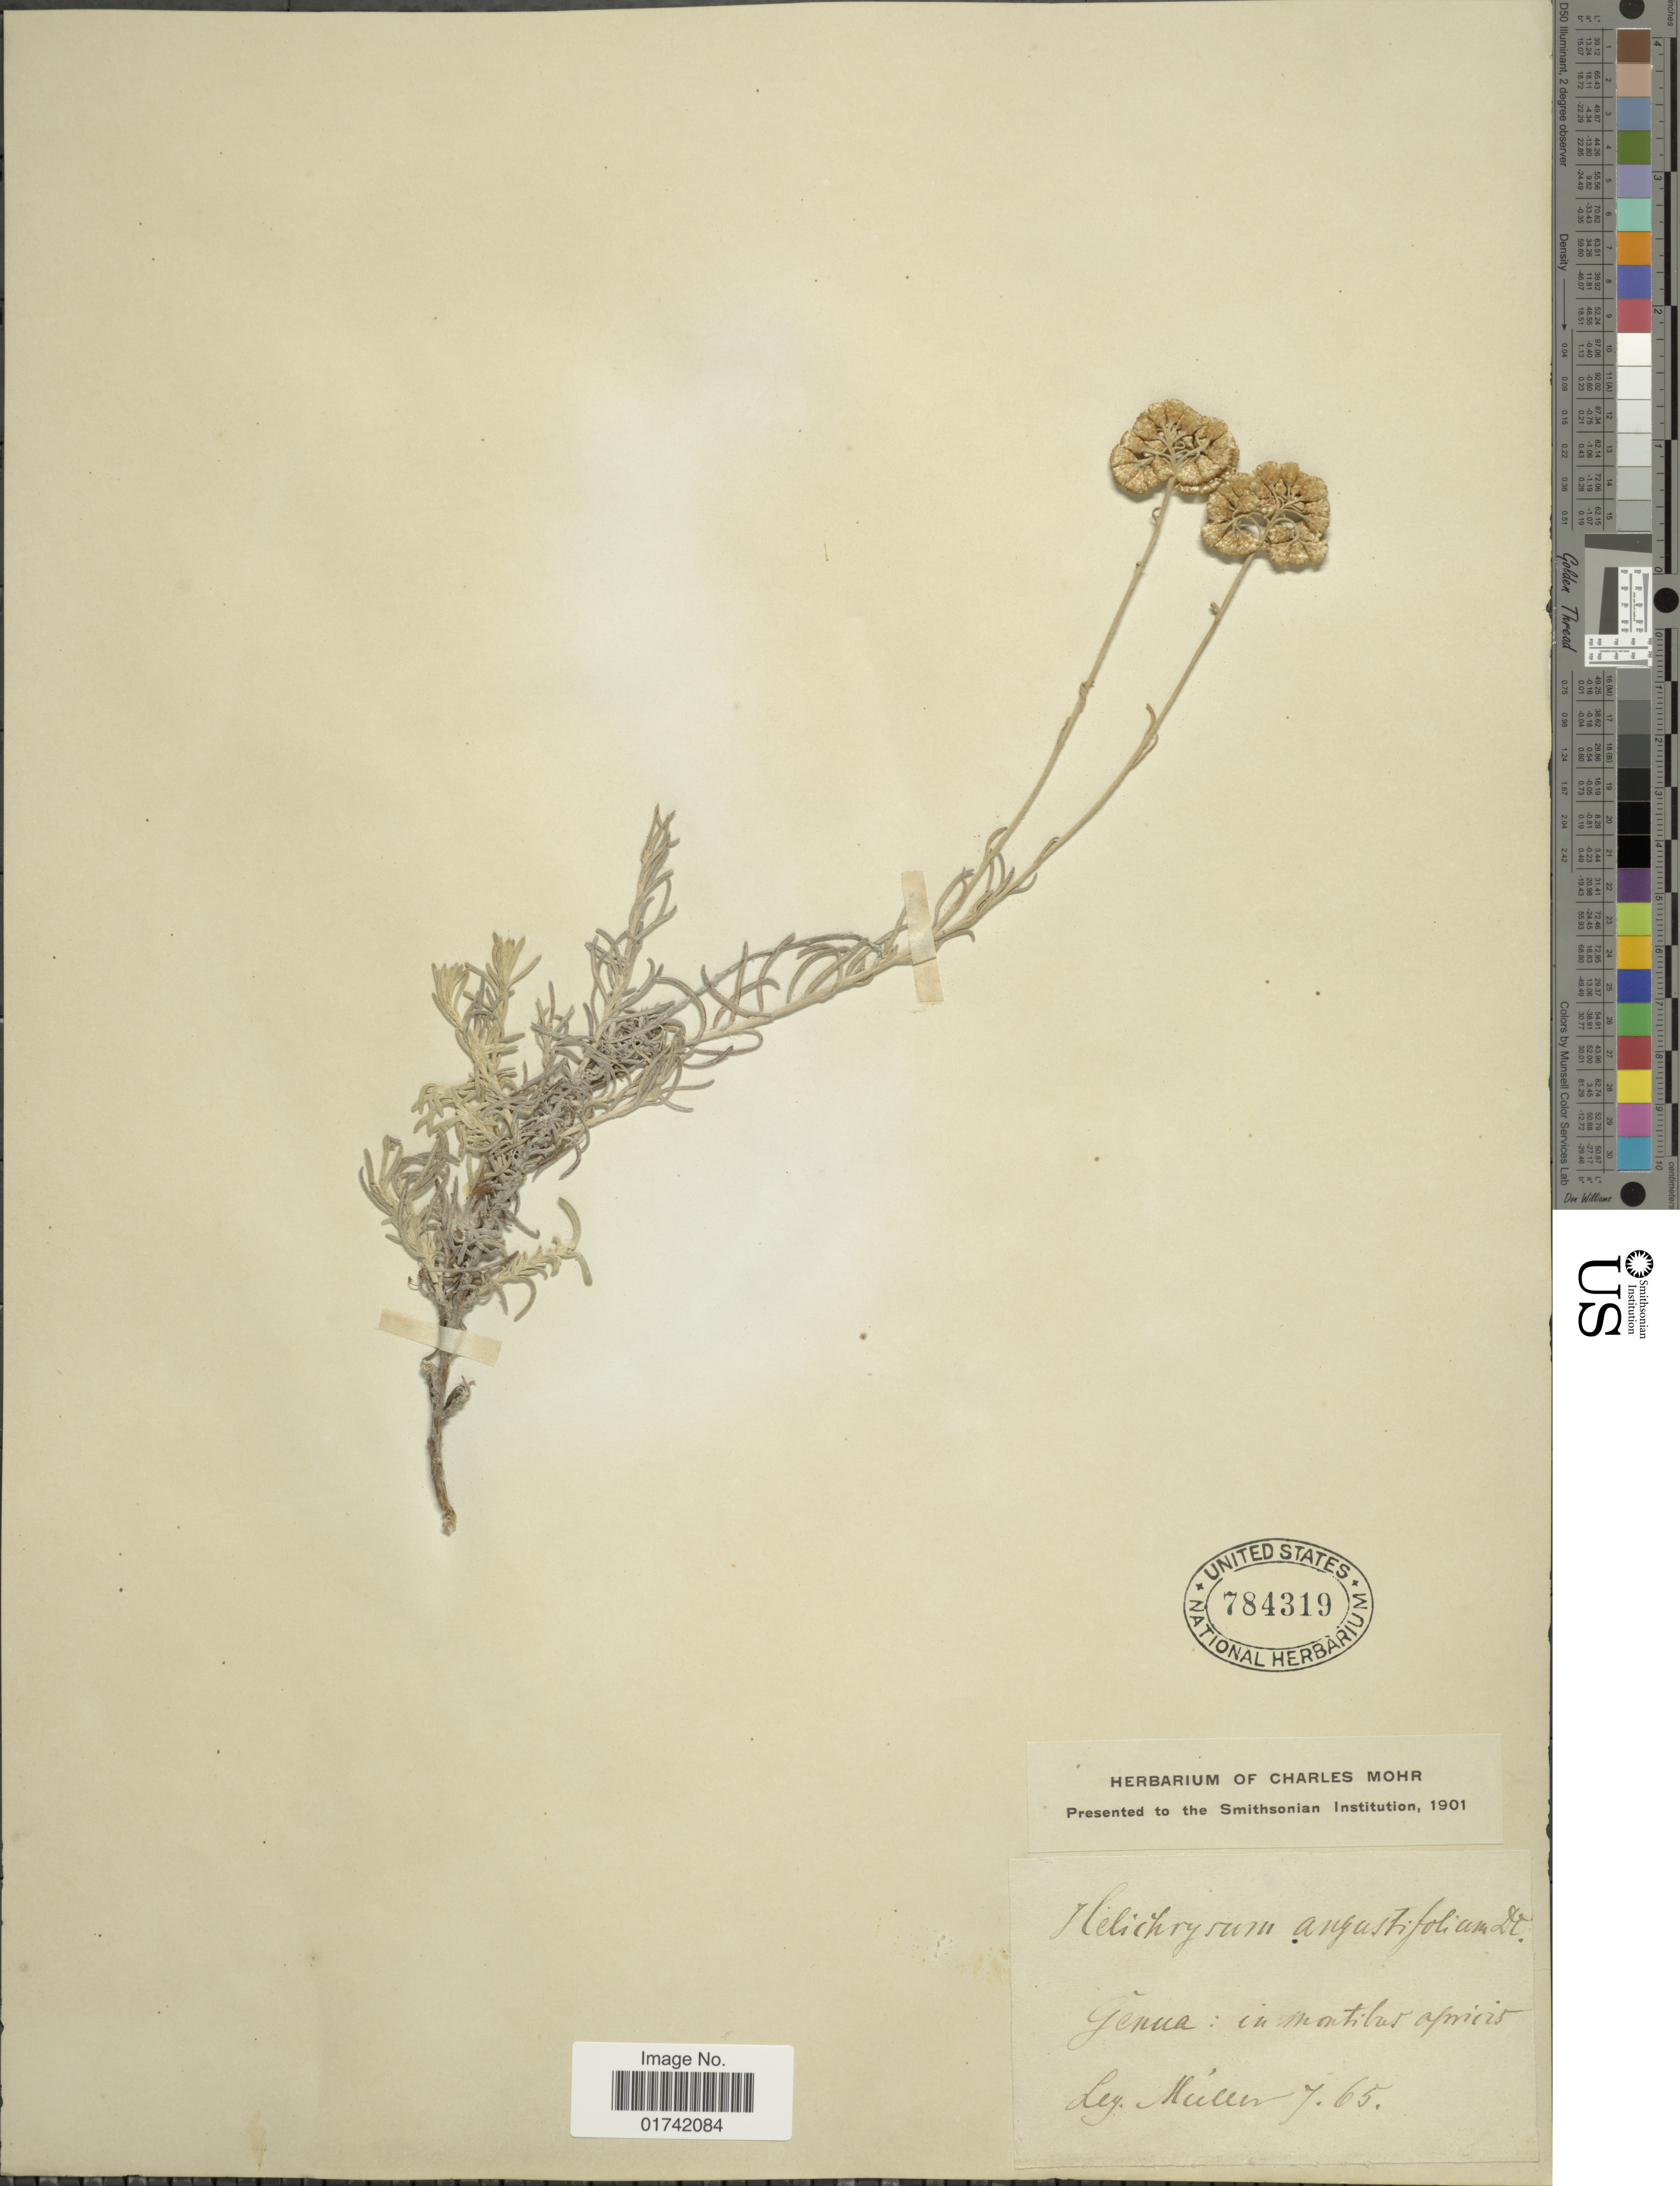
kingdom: Plantae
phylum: Tracheophyta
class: Magnoliopsida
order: Asterales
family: Asteraceae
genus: Helichrysum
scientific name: Helichrysum angustifolium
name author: (Lam.) DC.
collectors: -- Müller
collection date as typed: Transcribed d/m/y: /7/65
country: Italy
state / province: Liguria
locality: Genua [interpreted]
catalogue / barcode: US 784319